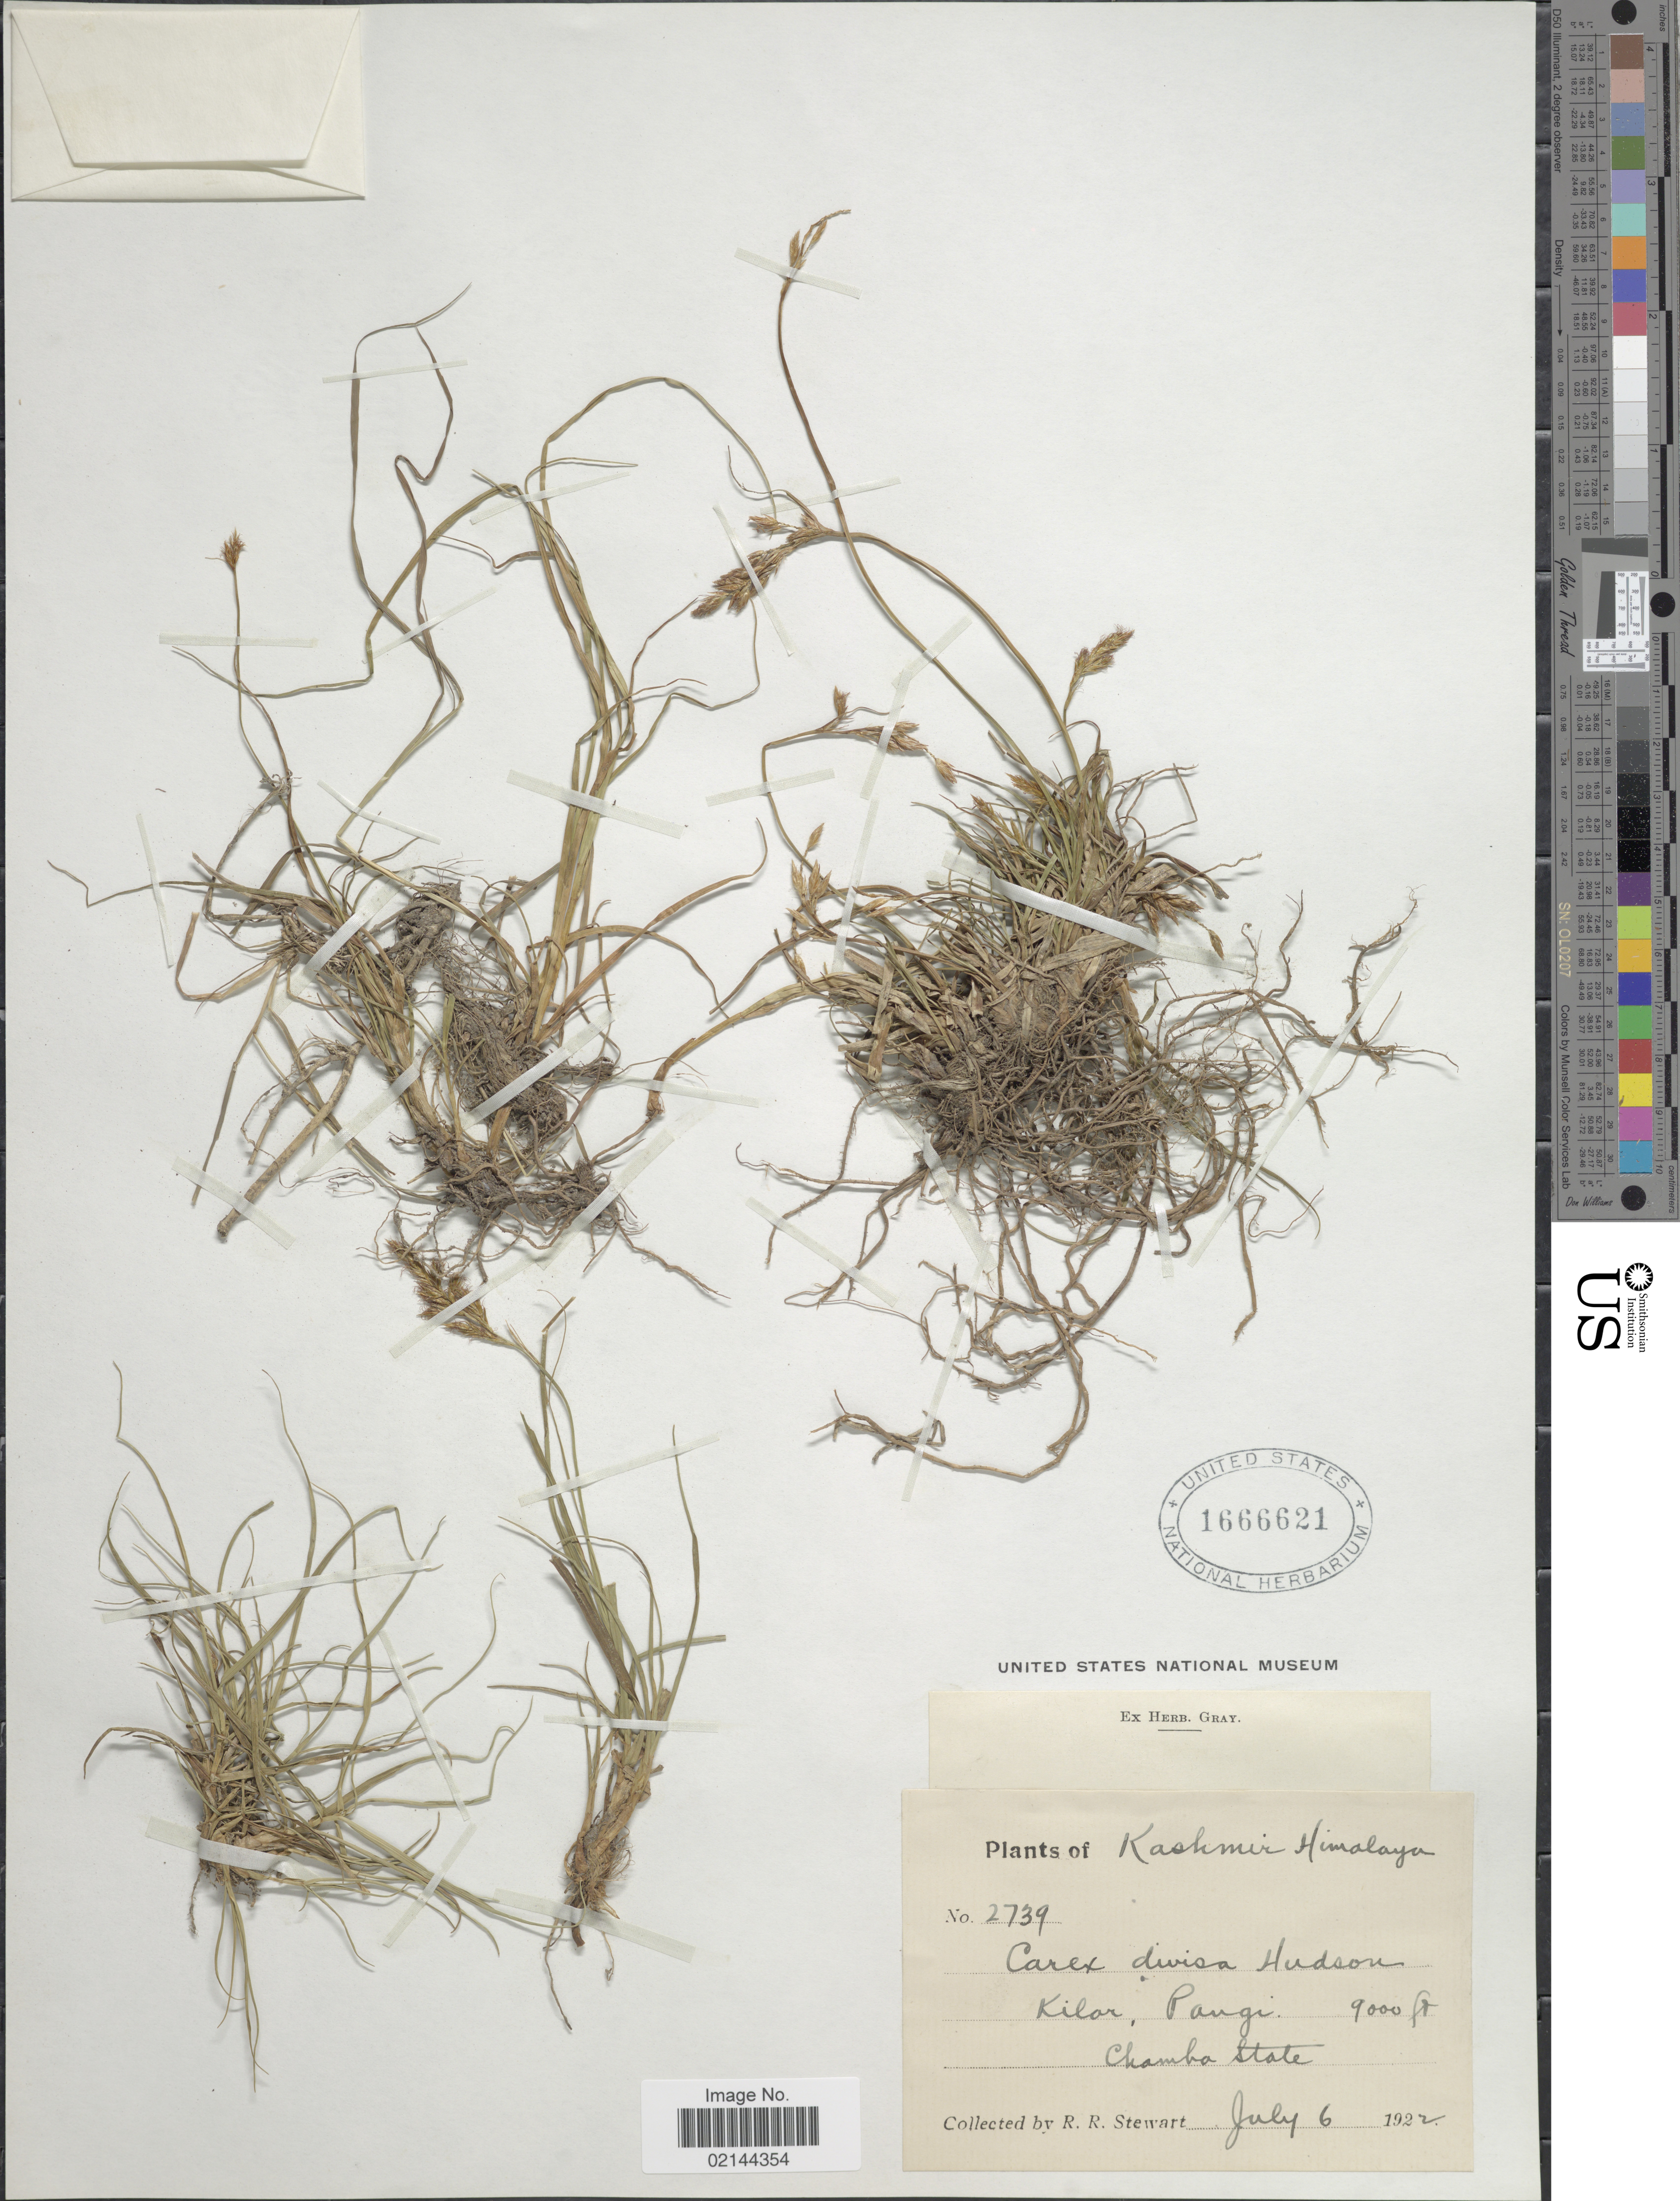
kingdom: Plantae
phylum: Tracheophyta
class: Liliopsida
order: Poales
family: Cyperaceae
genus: Carex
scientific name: Carex divisa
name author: Huds.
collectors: R. R. Stewart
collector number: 2739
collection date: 1922-07-06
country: India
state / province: Jammu and Kashmir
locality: Kashmir Himalaya. Kilar, Pangi. Chamba State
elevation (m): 2743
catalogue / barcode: US 1666621